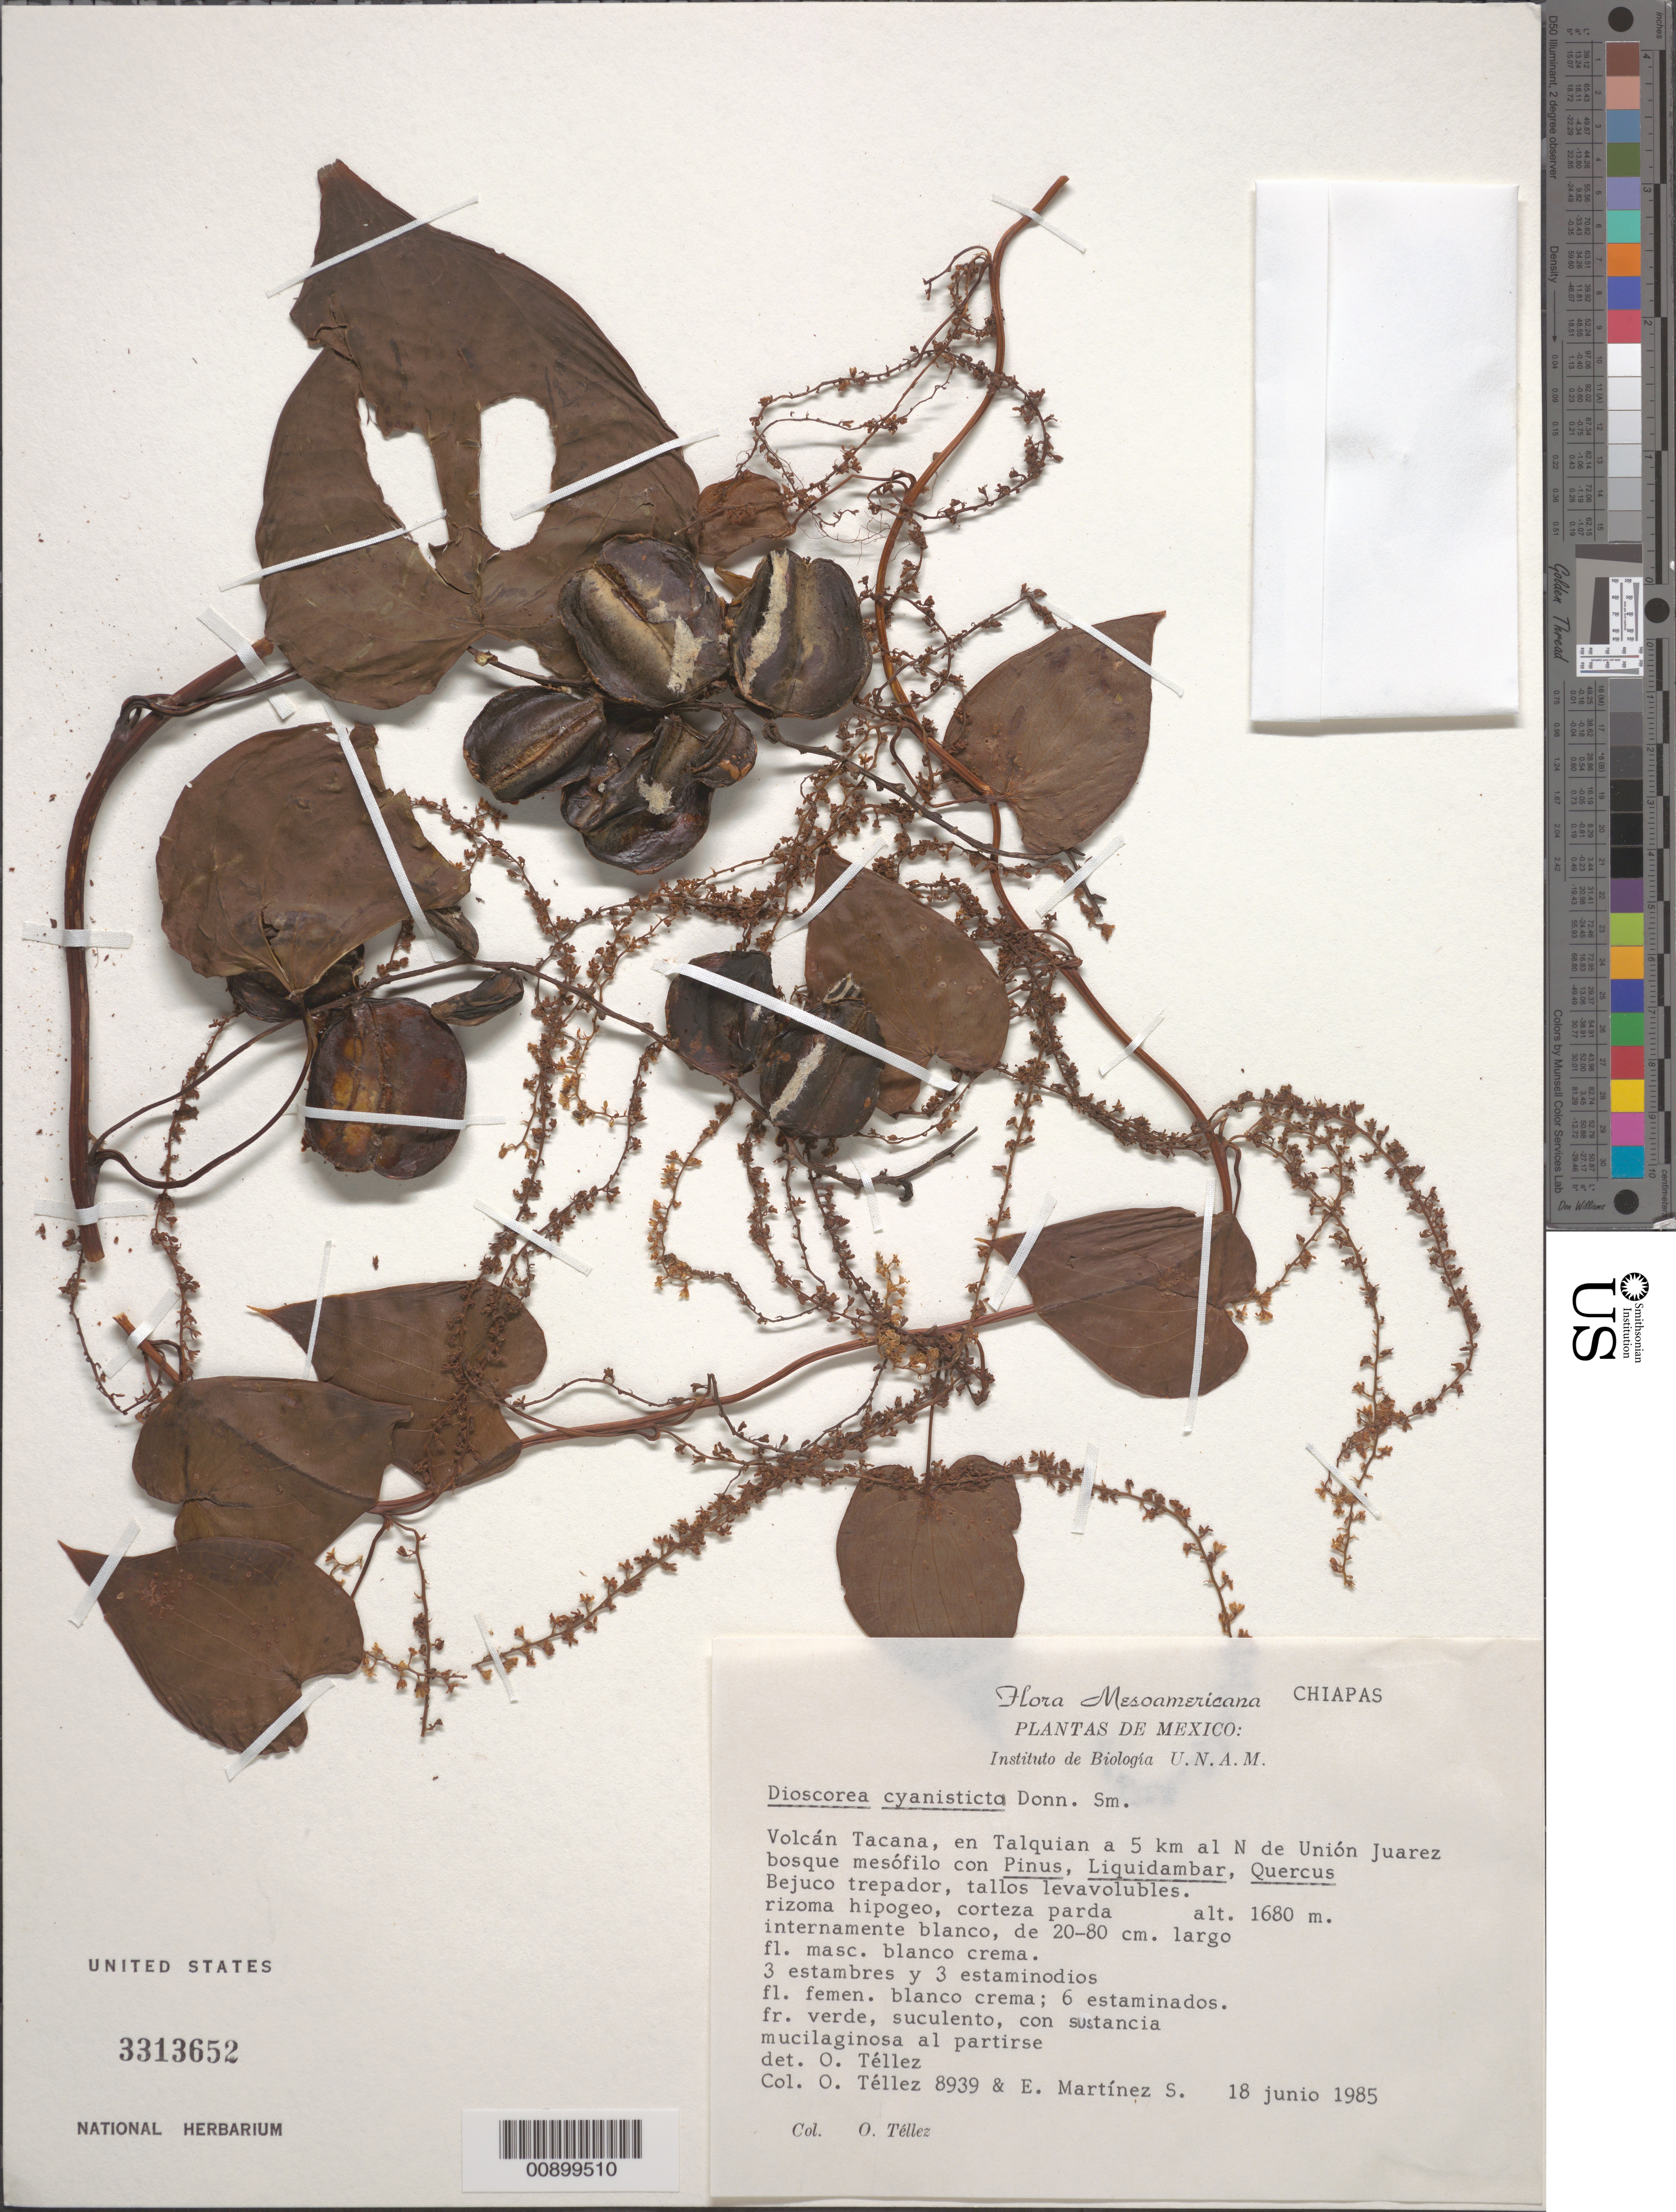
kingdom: Plantae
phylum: Tracheophyta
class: Liliopsida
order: Dioscoreales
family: Dioscoreaceae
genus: Dioscorea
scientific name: Dioscorea cyanisticta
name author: Donn. Sm.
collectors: O. Téllez V. & E. M. Martínez S.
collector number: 8939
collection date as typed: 18 Jun 1985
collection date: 1985-06-18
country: Mexico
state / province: Chiapas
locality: Volcán Tacana, en Talquian a 5 km al N de Unión Juárez. Chiapas.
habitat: Bosque mesófilo con Pinus, Liquidambar, Quercus.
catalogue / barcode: US 3313652